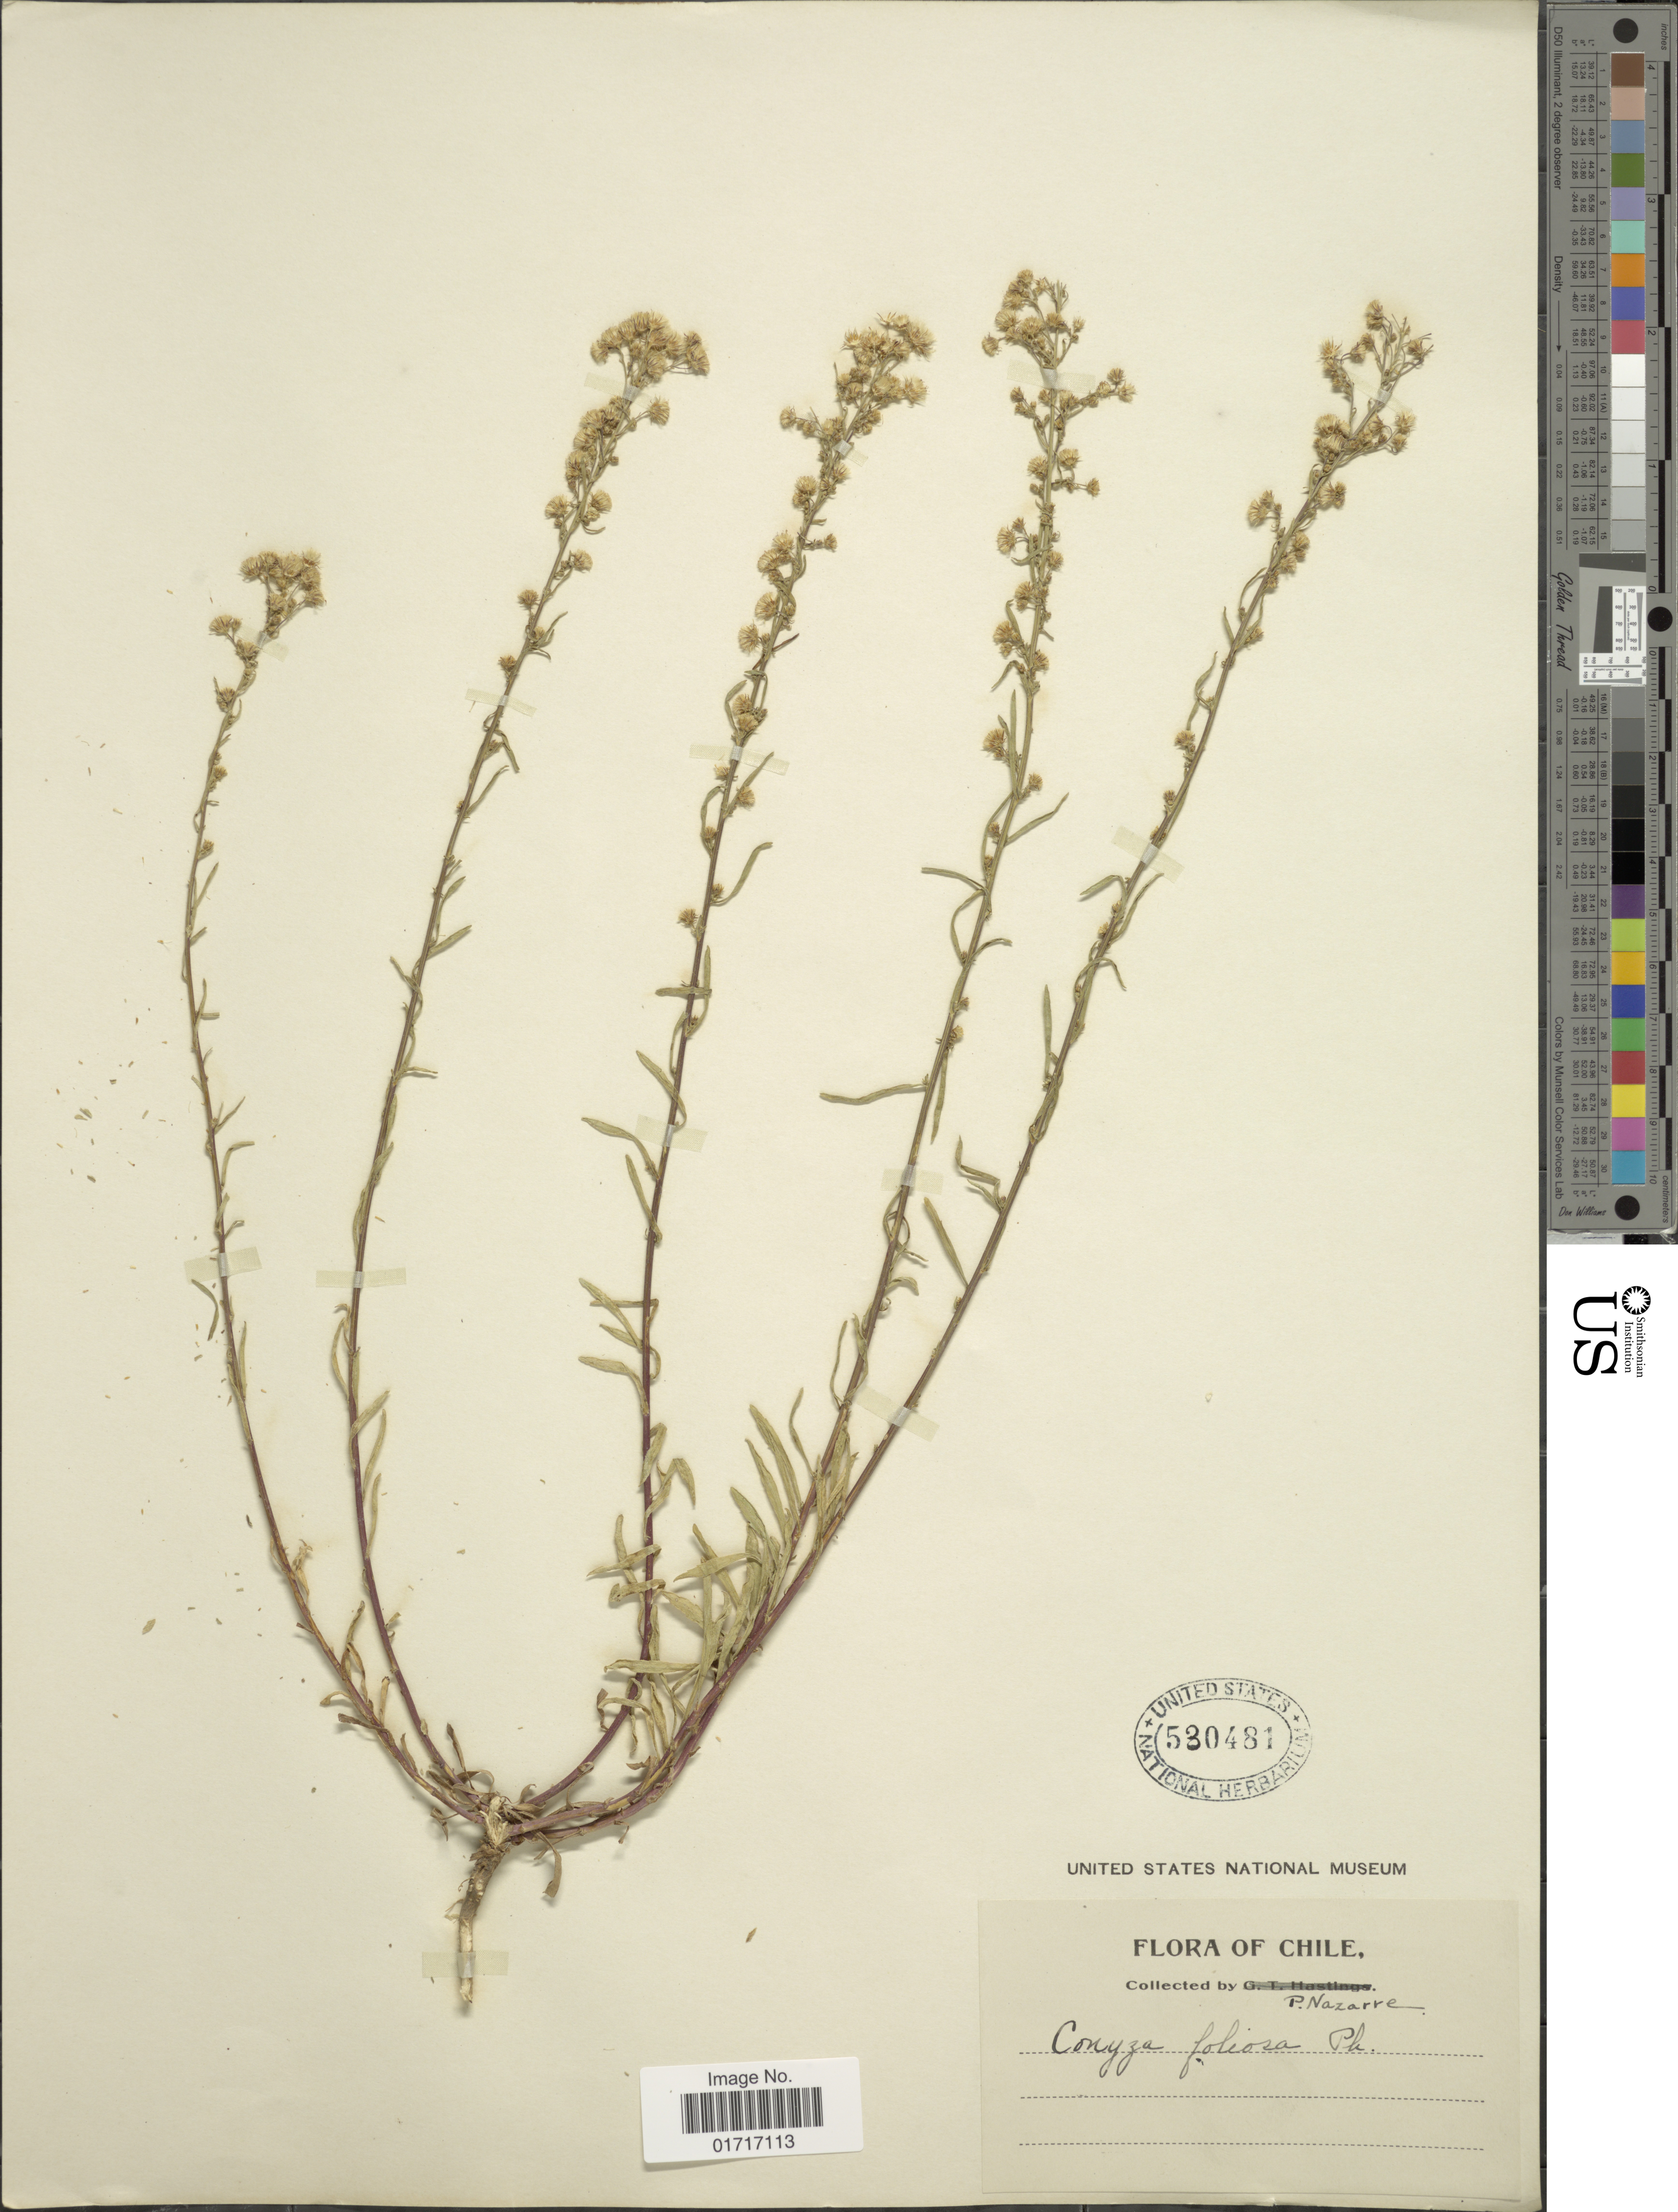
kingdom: Plantae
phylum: Tracheophyta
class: Magnoliopsida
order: Asterales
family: Asteraceae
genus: Conyza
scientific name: Conyza foliosa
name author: Phil.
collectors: P. Nazarre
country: Chile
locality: Chile.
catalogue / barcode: US 530481